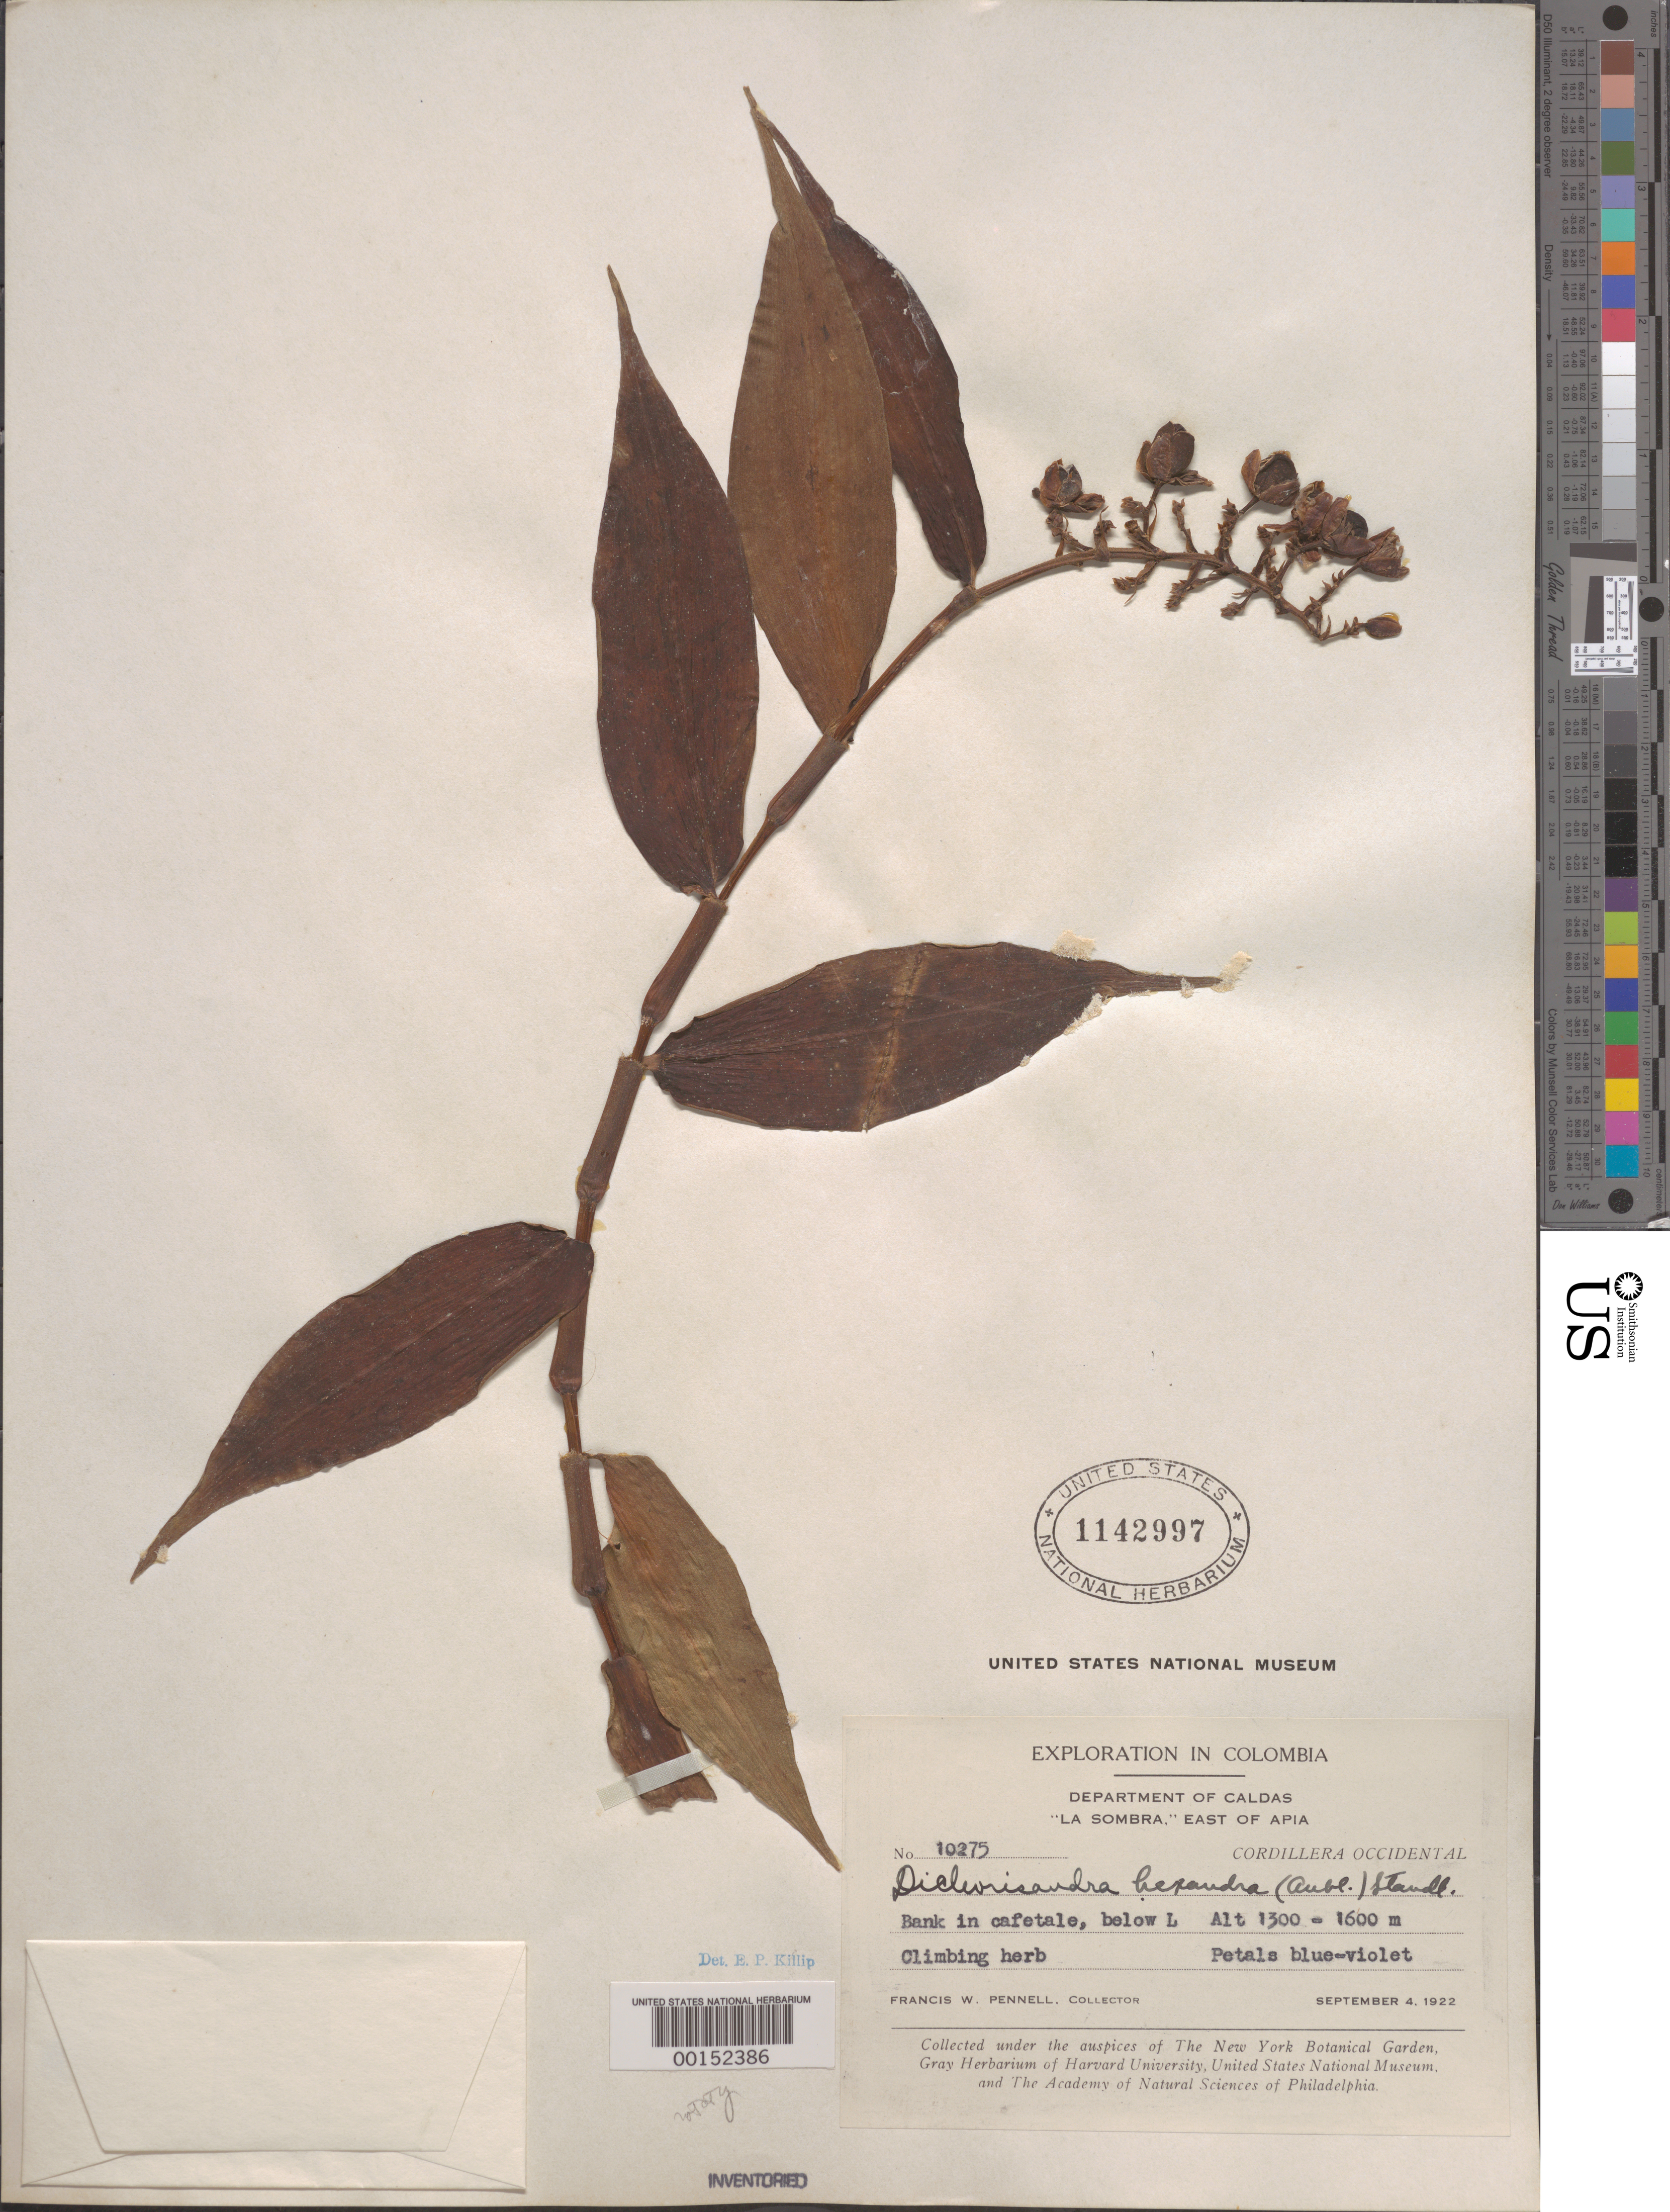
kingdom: Plantae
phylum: Tracheophyta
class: Liliopsida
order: Commelinales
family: Commelinaceae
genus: Dichorisandra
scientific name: Dichorisandra hexandra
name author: (Aubl.) Standl.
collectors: F. W. Pennell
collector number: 10275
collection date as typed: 04 Sep 1922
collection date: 1922-09-04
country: Colombia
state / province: Caldas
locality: La Sombra, E of Apia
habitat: Bank in cafetale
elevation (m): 1300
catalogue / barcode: US 1142997